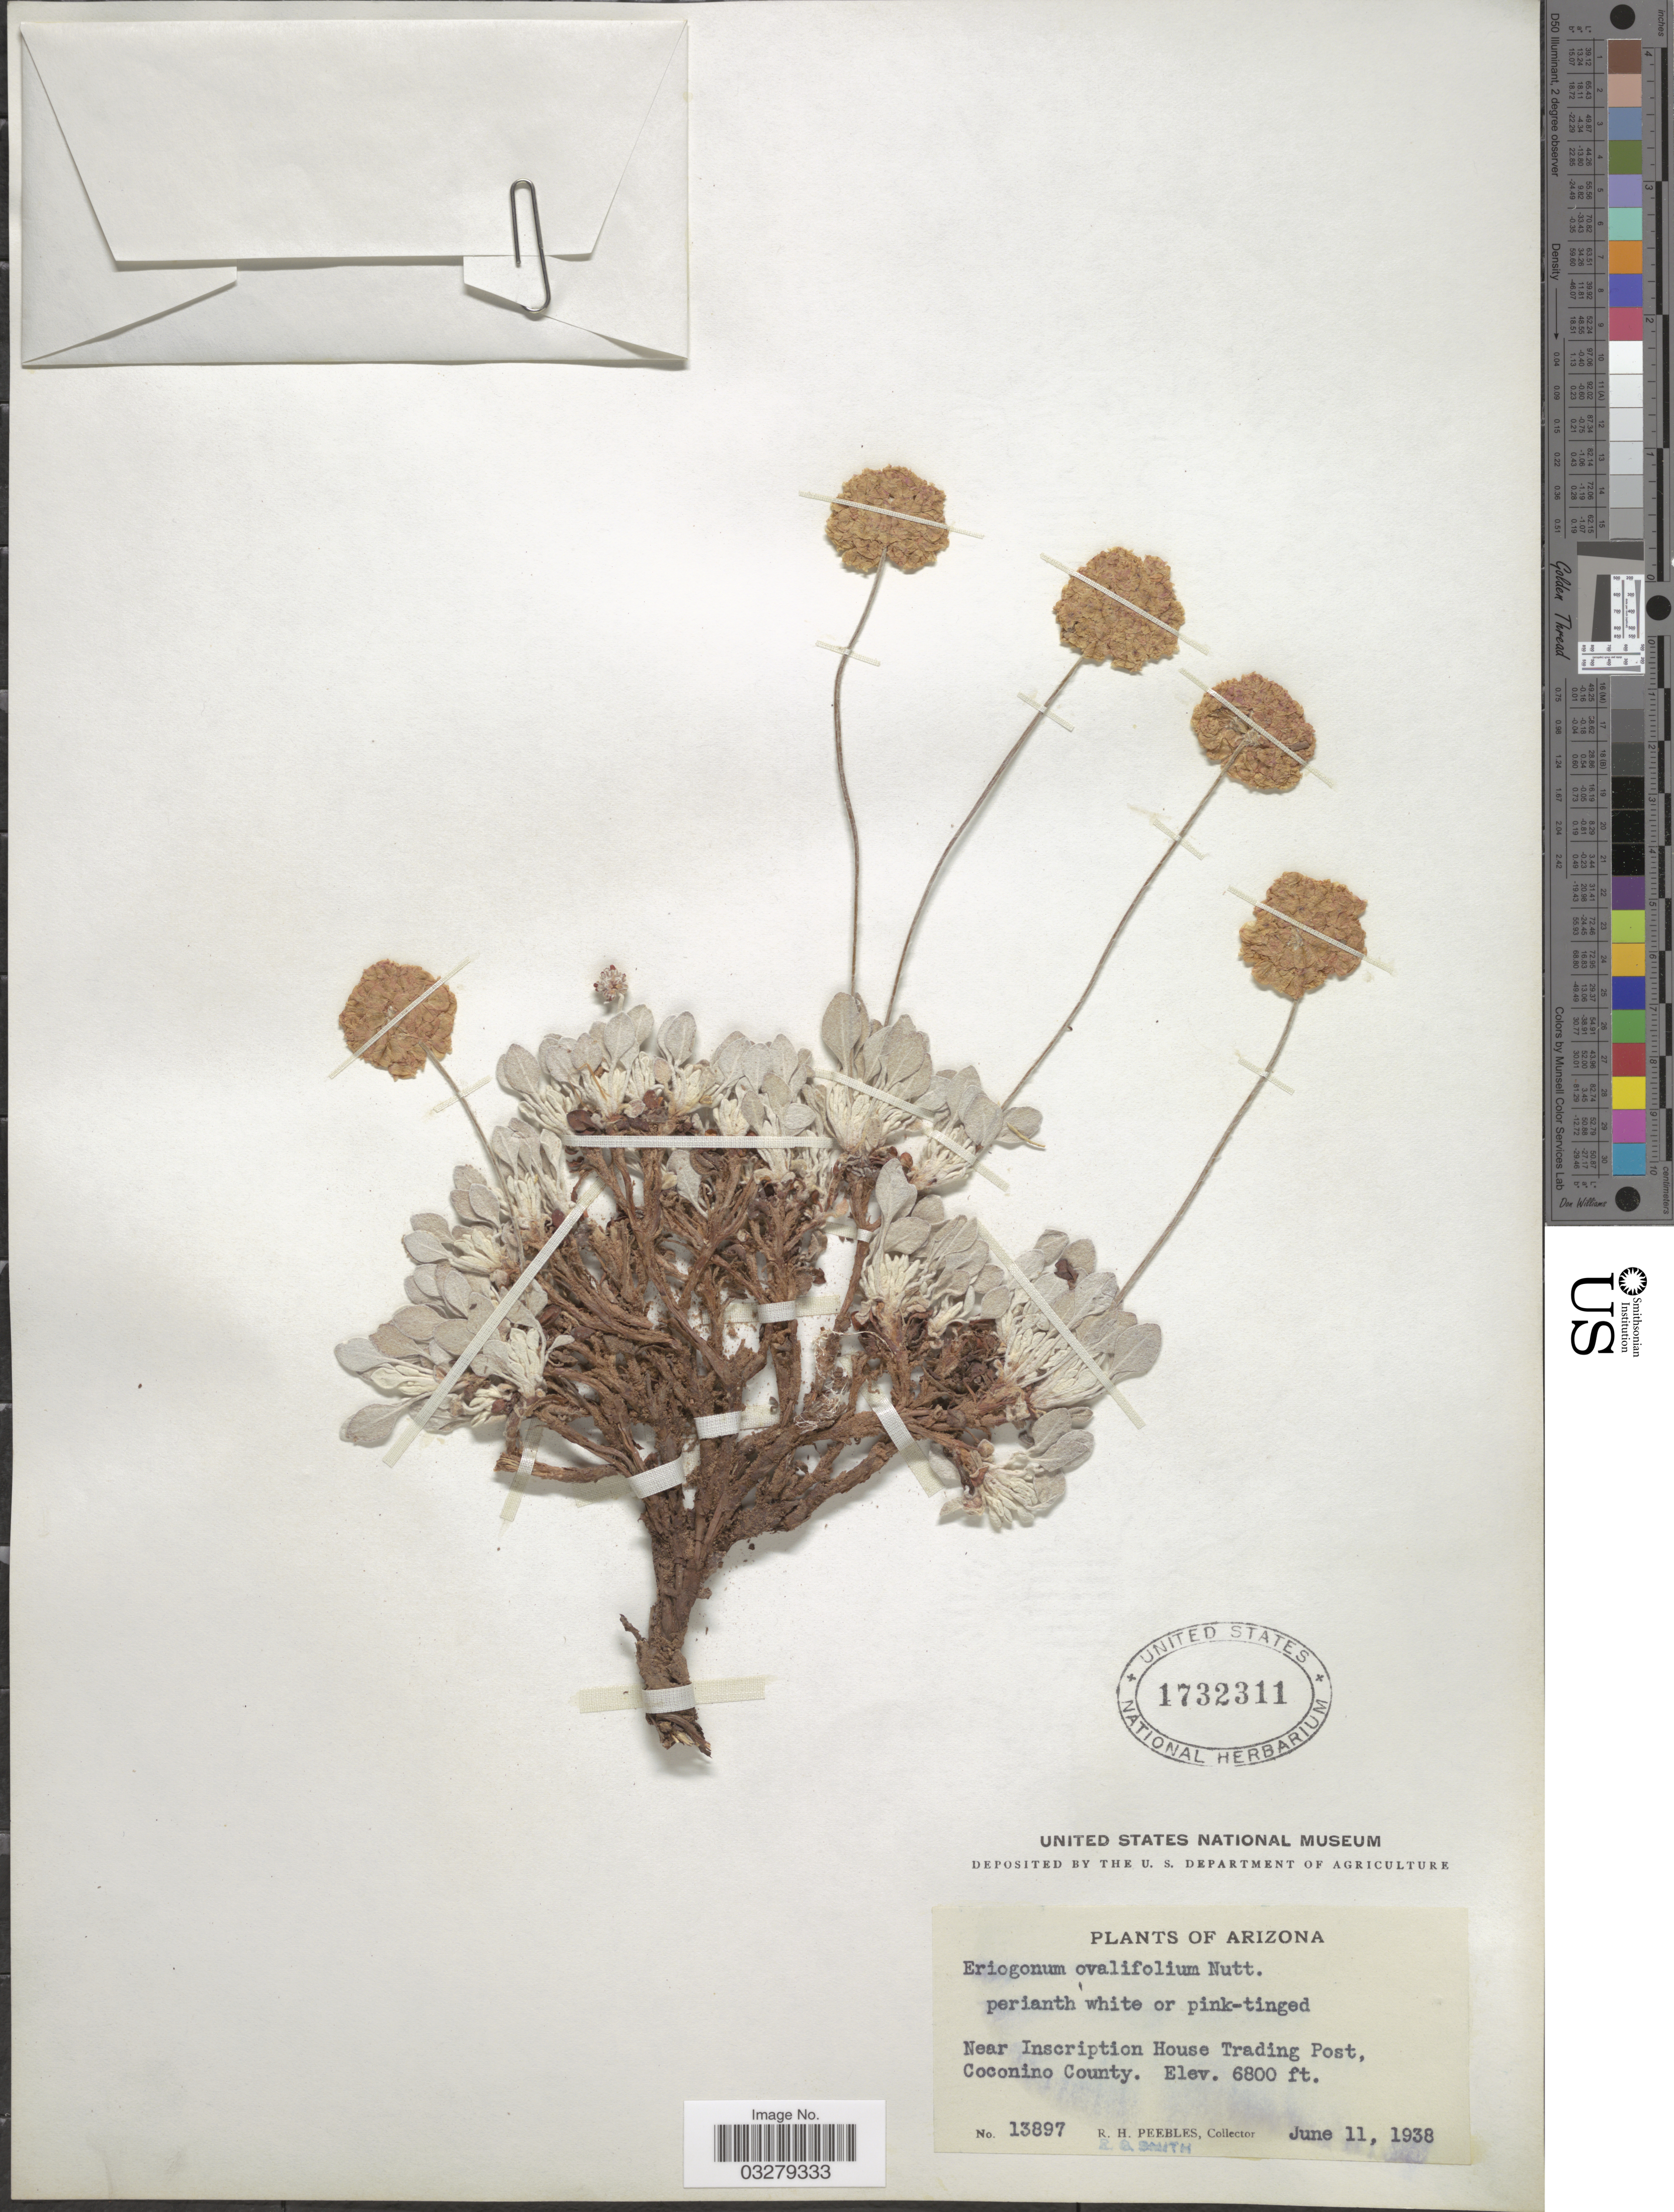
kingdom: Plantae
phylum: Tracheophyta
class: Magnoliopsida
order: Caryophyllales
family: Polygonaceae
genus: Eriogonum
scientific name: Eriogonum ovalifolium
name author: Nutt.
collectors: R. H. Peebles & E. G. Smith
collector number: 13897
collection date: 1938-06-11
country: United States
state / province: Arizona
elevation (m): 2073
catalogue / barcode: US 1732311